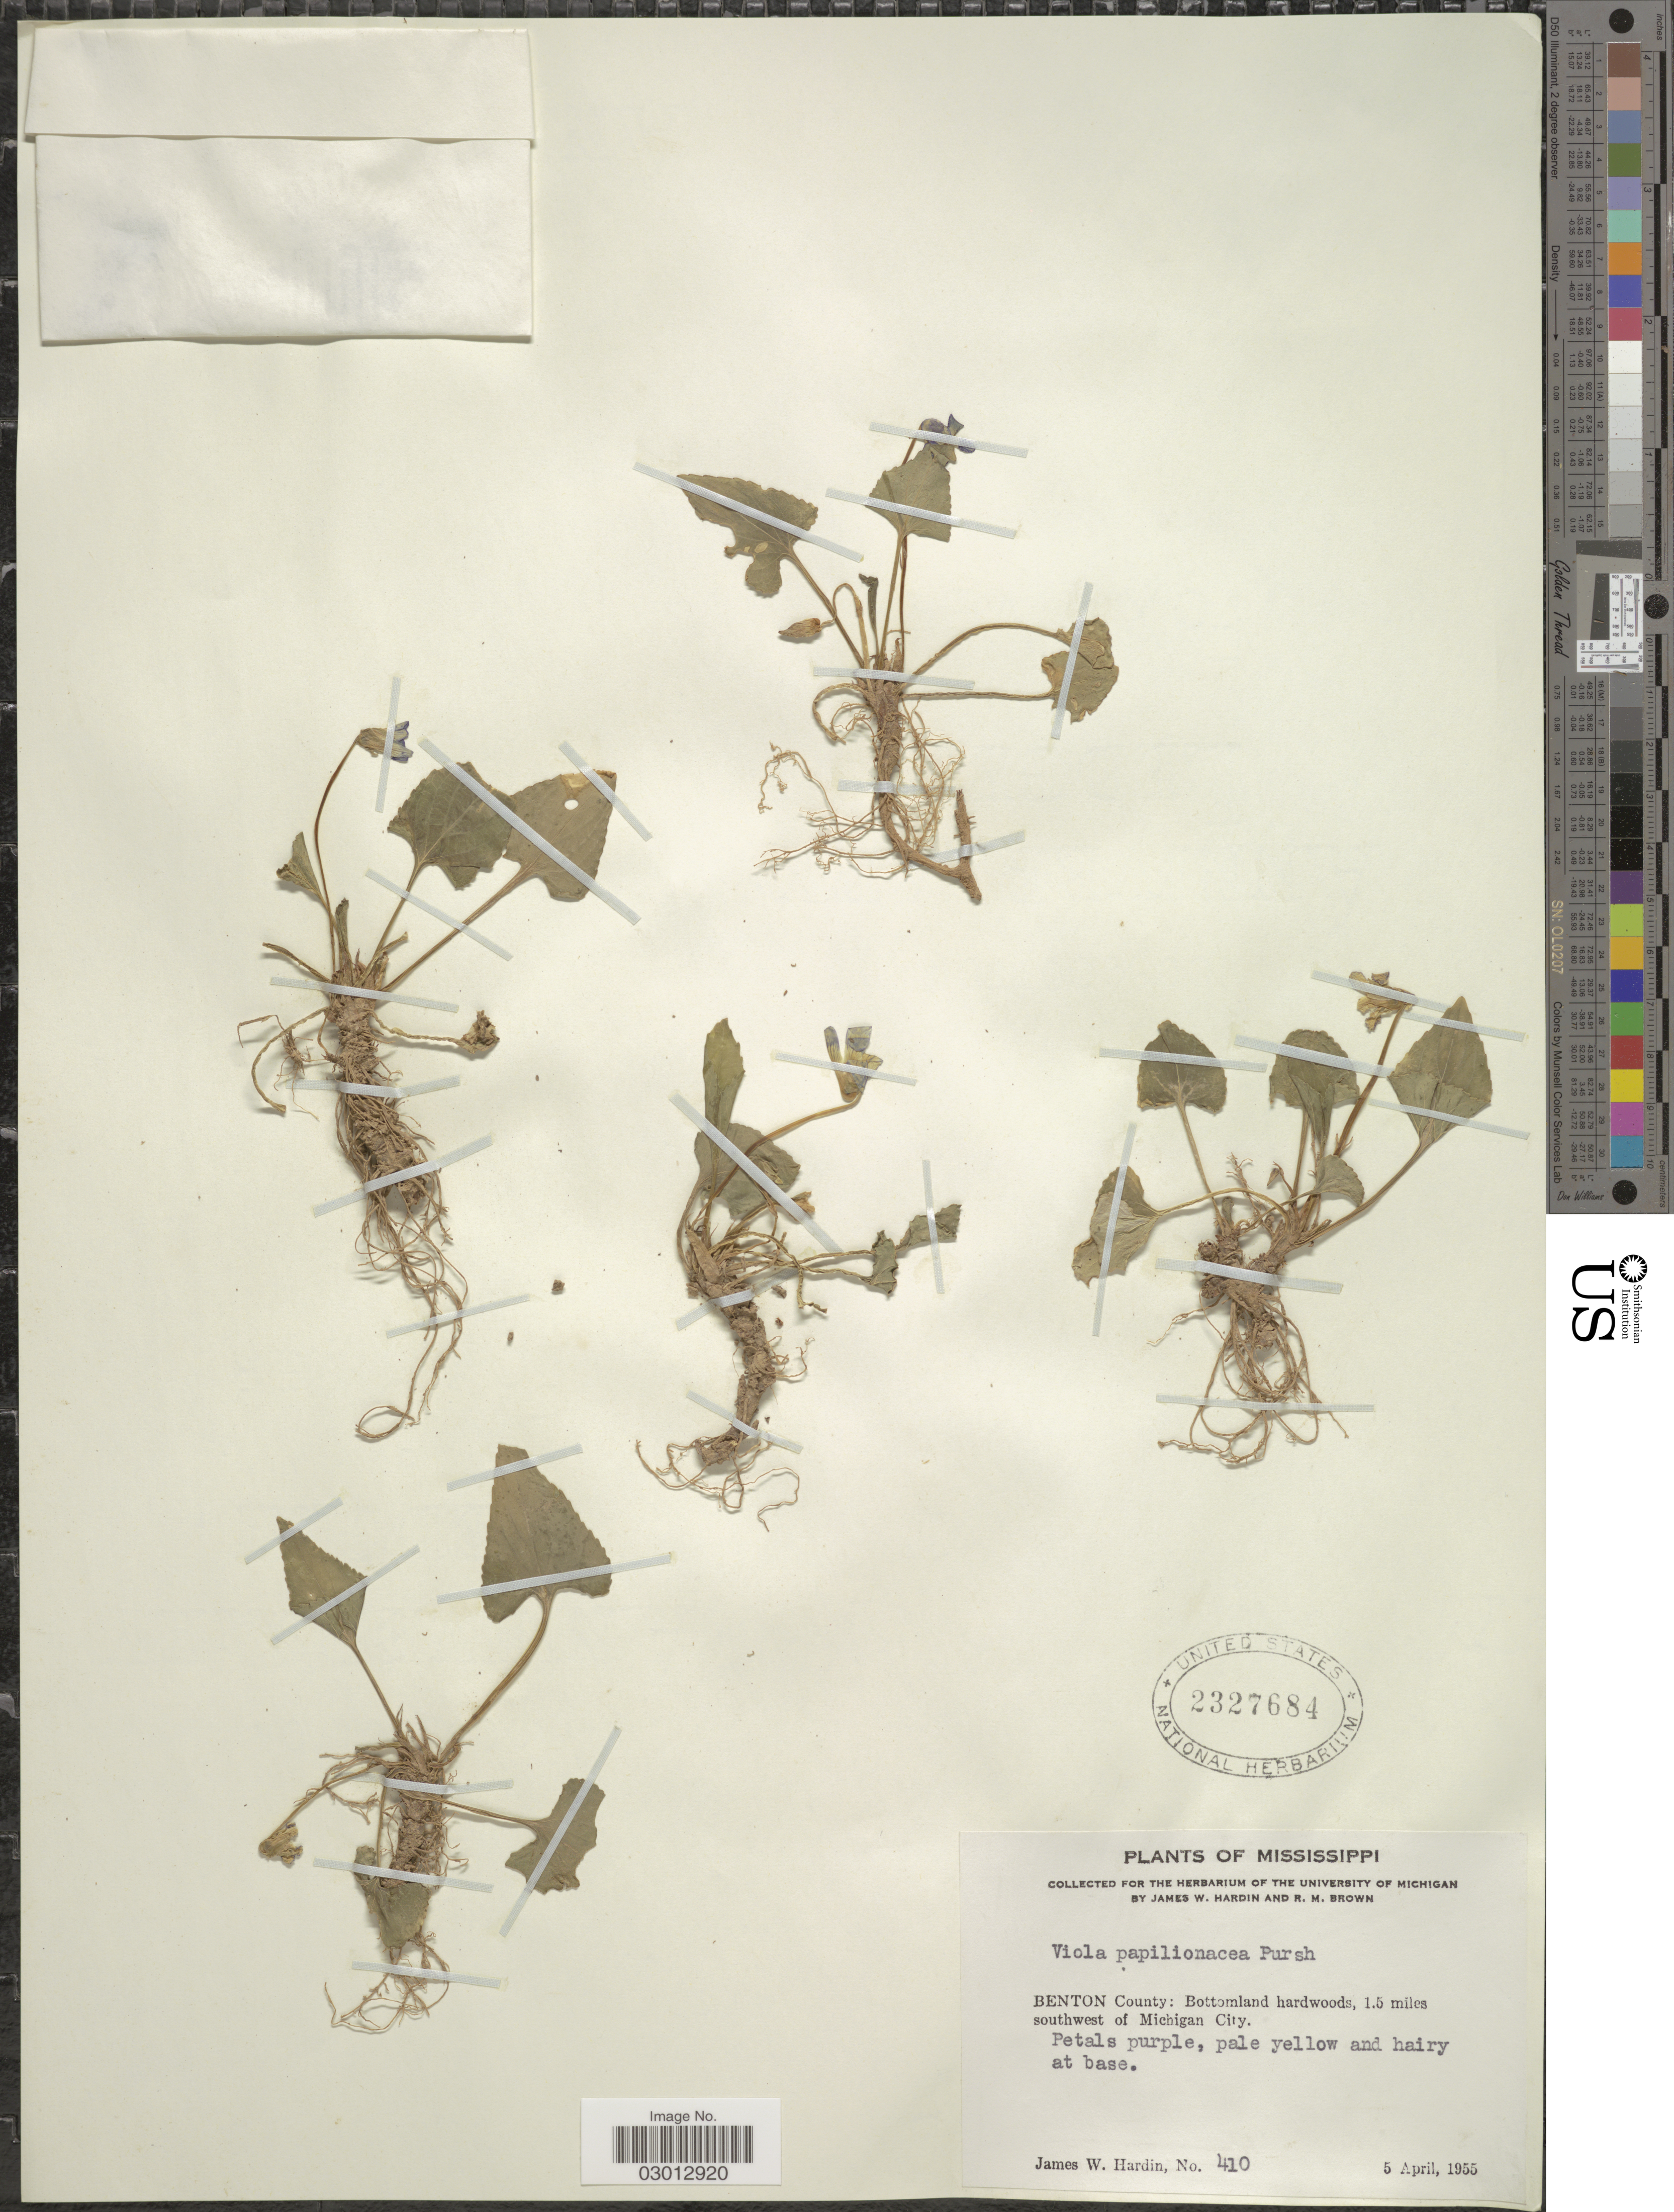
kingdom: Plantae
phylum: Tracheophyta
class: Magnoliopsida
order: Malpighiales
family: Violaceae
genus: Viola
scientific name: Viola papilionacea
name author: Pursh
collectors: J. W. Hardin & R. Brown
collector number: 410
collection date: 1955-04-05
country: United States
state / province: Mississippi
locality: Benton County: Bottomland hardwoods, 1.5 miles southwets of Michigan City.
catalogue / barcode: US 2327684